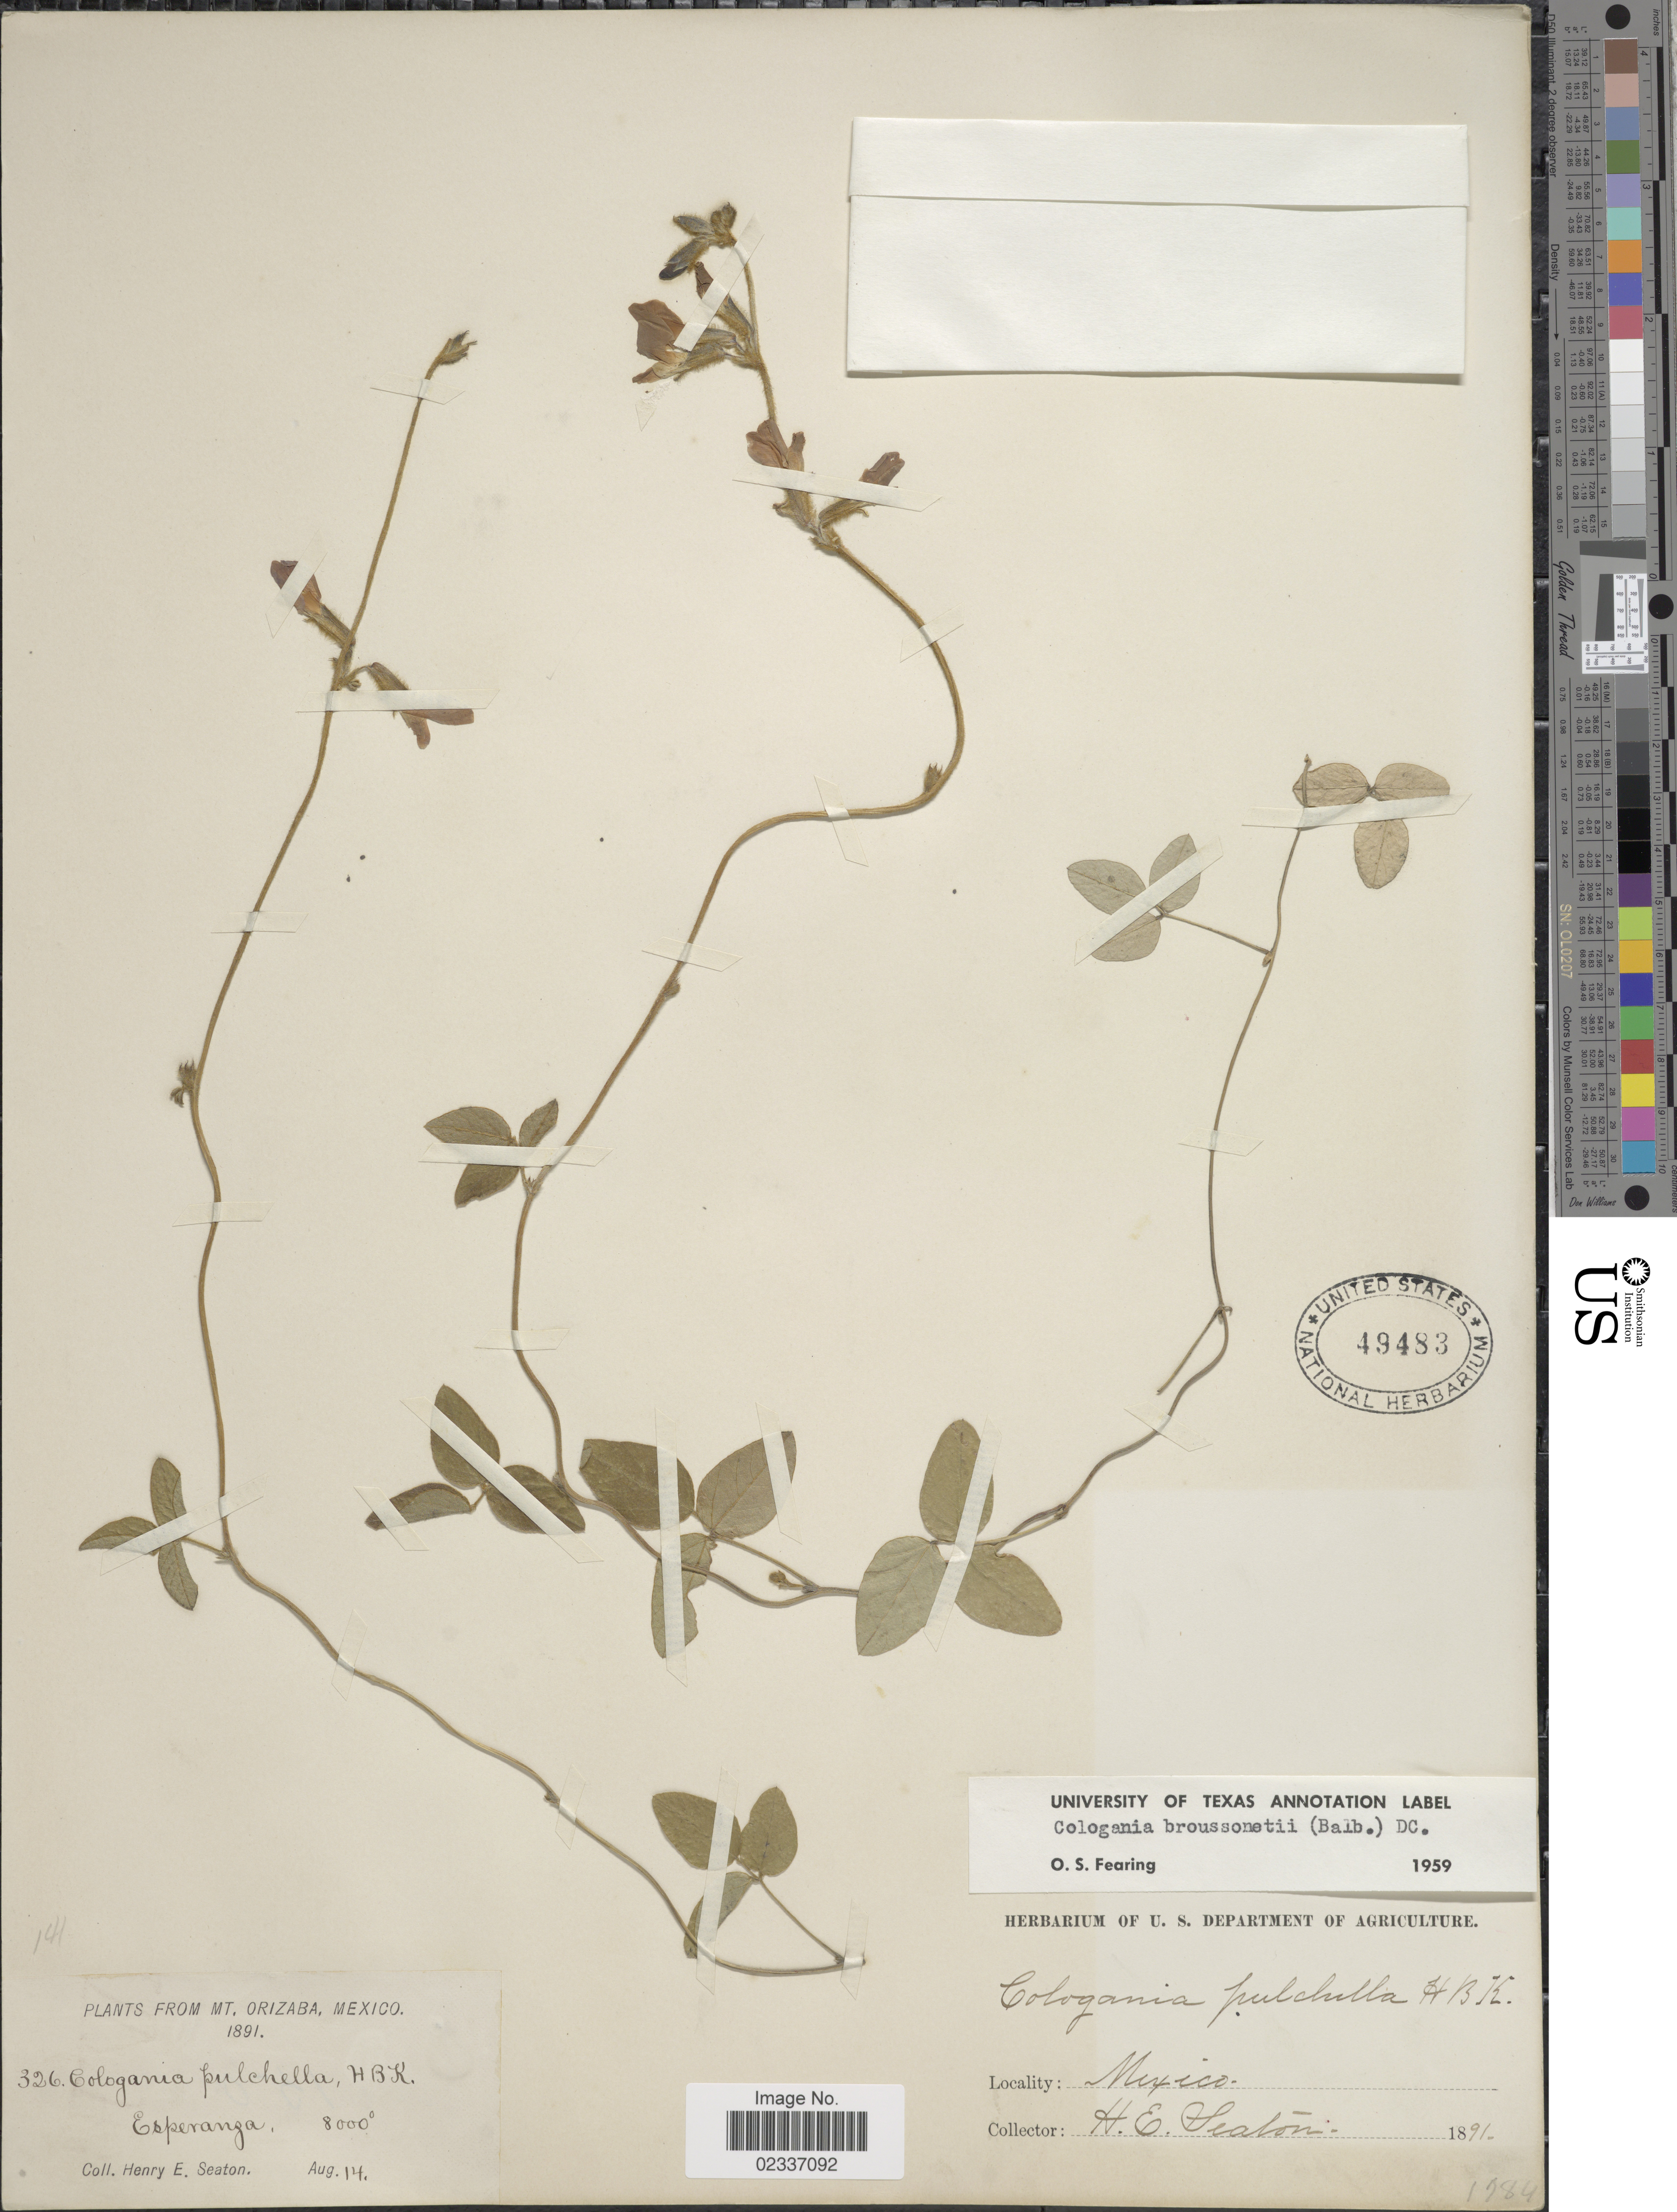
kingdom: Plantae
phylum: Tracheophyta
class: Magnoliopsida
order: Fabales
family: Fabaceae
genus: Cologania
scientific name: Cologania broussonetii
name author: (Balb.) DC.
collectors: H. E. Seaton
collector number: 326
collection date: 1891-08-14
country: Mexico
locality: From Mt. Orizaba, Esperanza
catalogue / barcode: US 49483